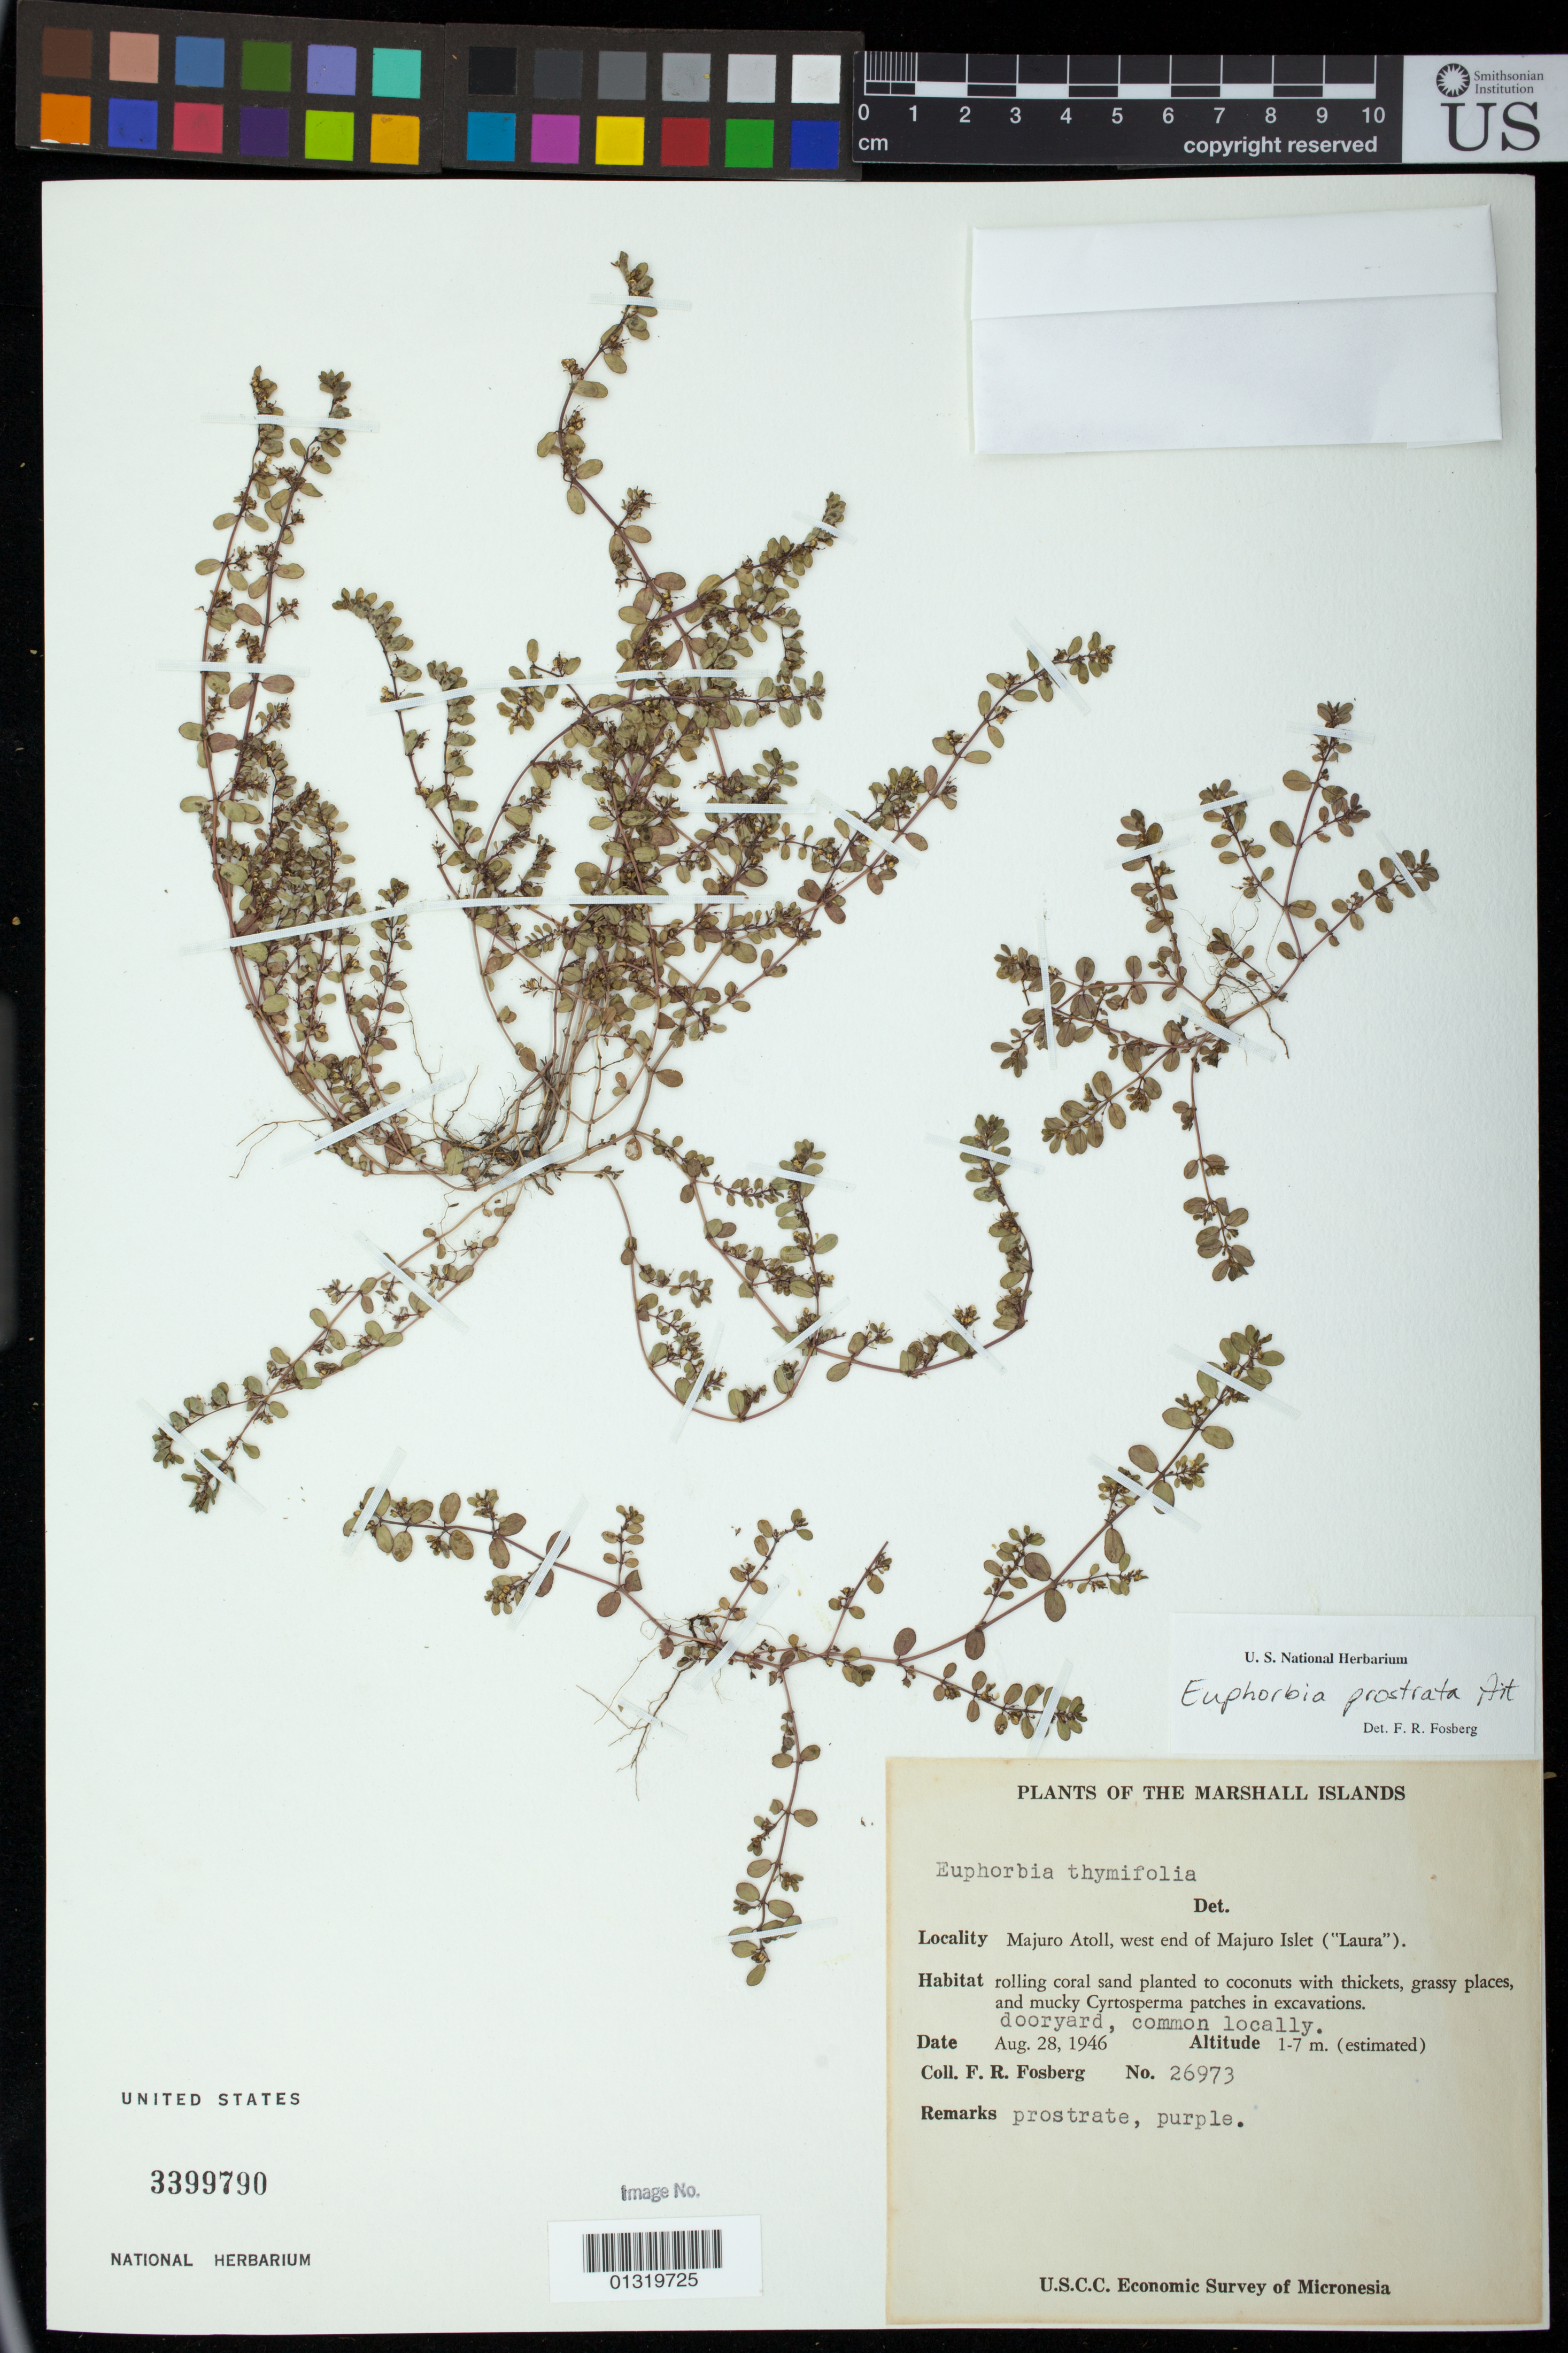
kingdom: Plantae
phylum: Tracheophyta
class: Magnoliopsida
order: Malpighiales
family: Euphorbiaceae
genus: Euphorbia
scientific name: Euphorbia prostrata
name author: Aiton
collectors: F. R. Fosberg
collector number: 26973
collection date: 1946-08-28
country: Marshall Islands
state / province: Majuro Atoll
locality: Majuro Atoll, west end of Majuro Islet ("Laura").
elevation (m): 1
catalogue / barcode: US 3399790